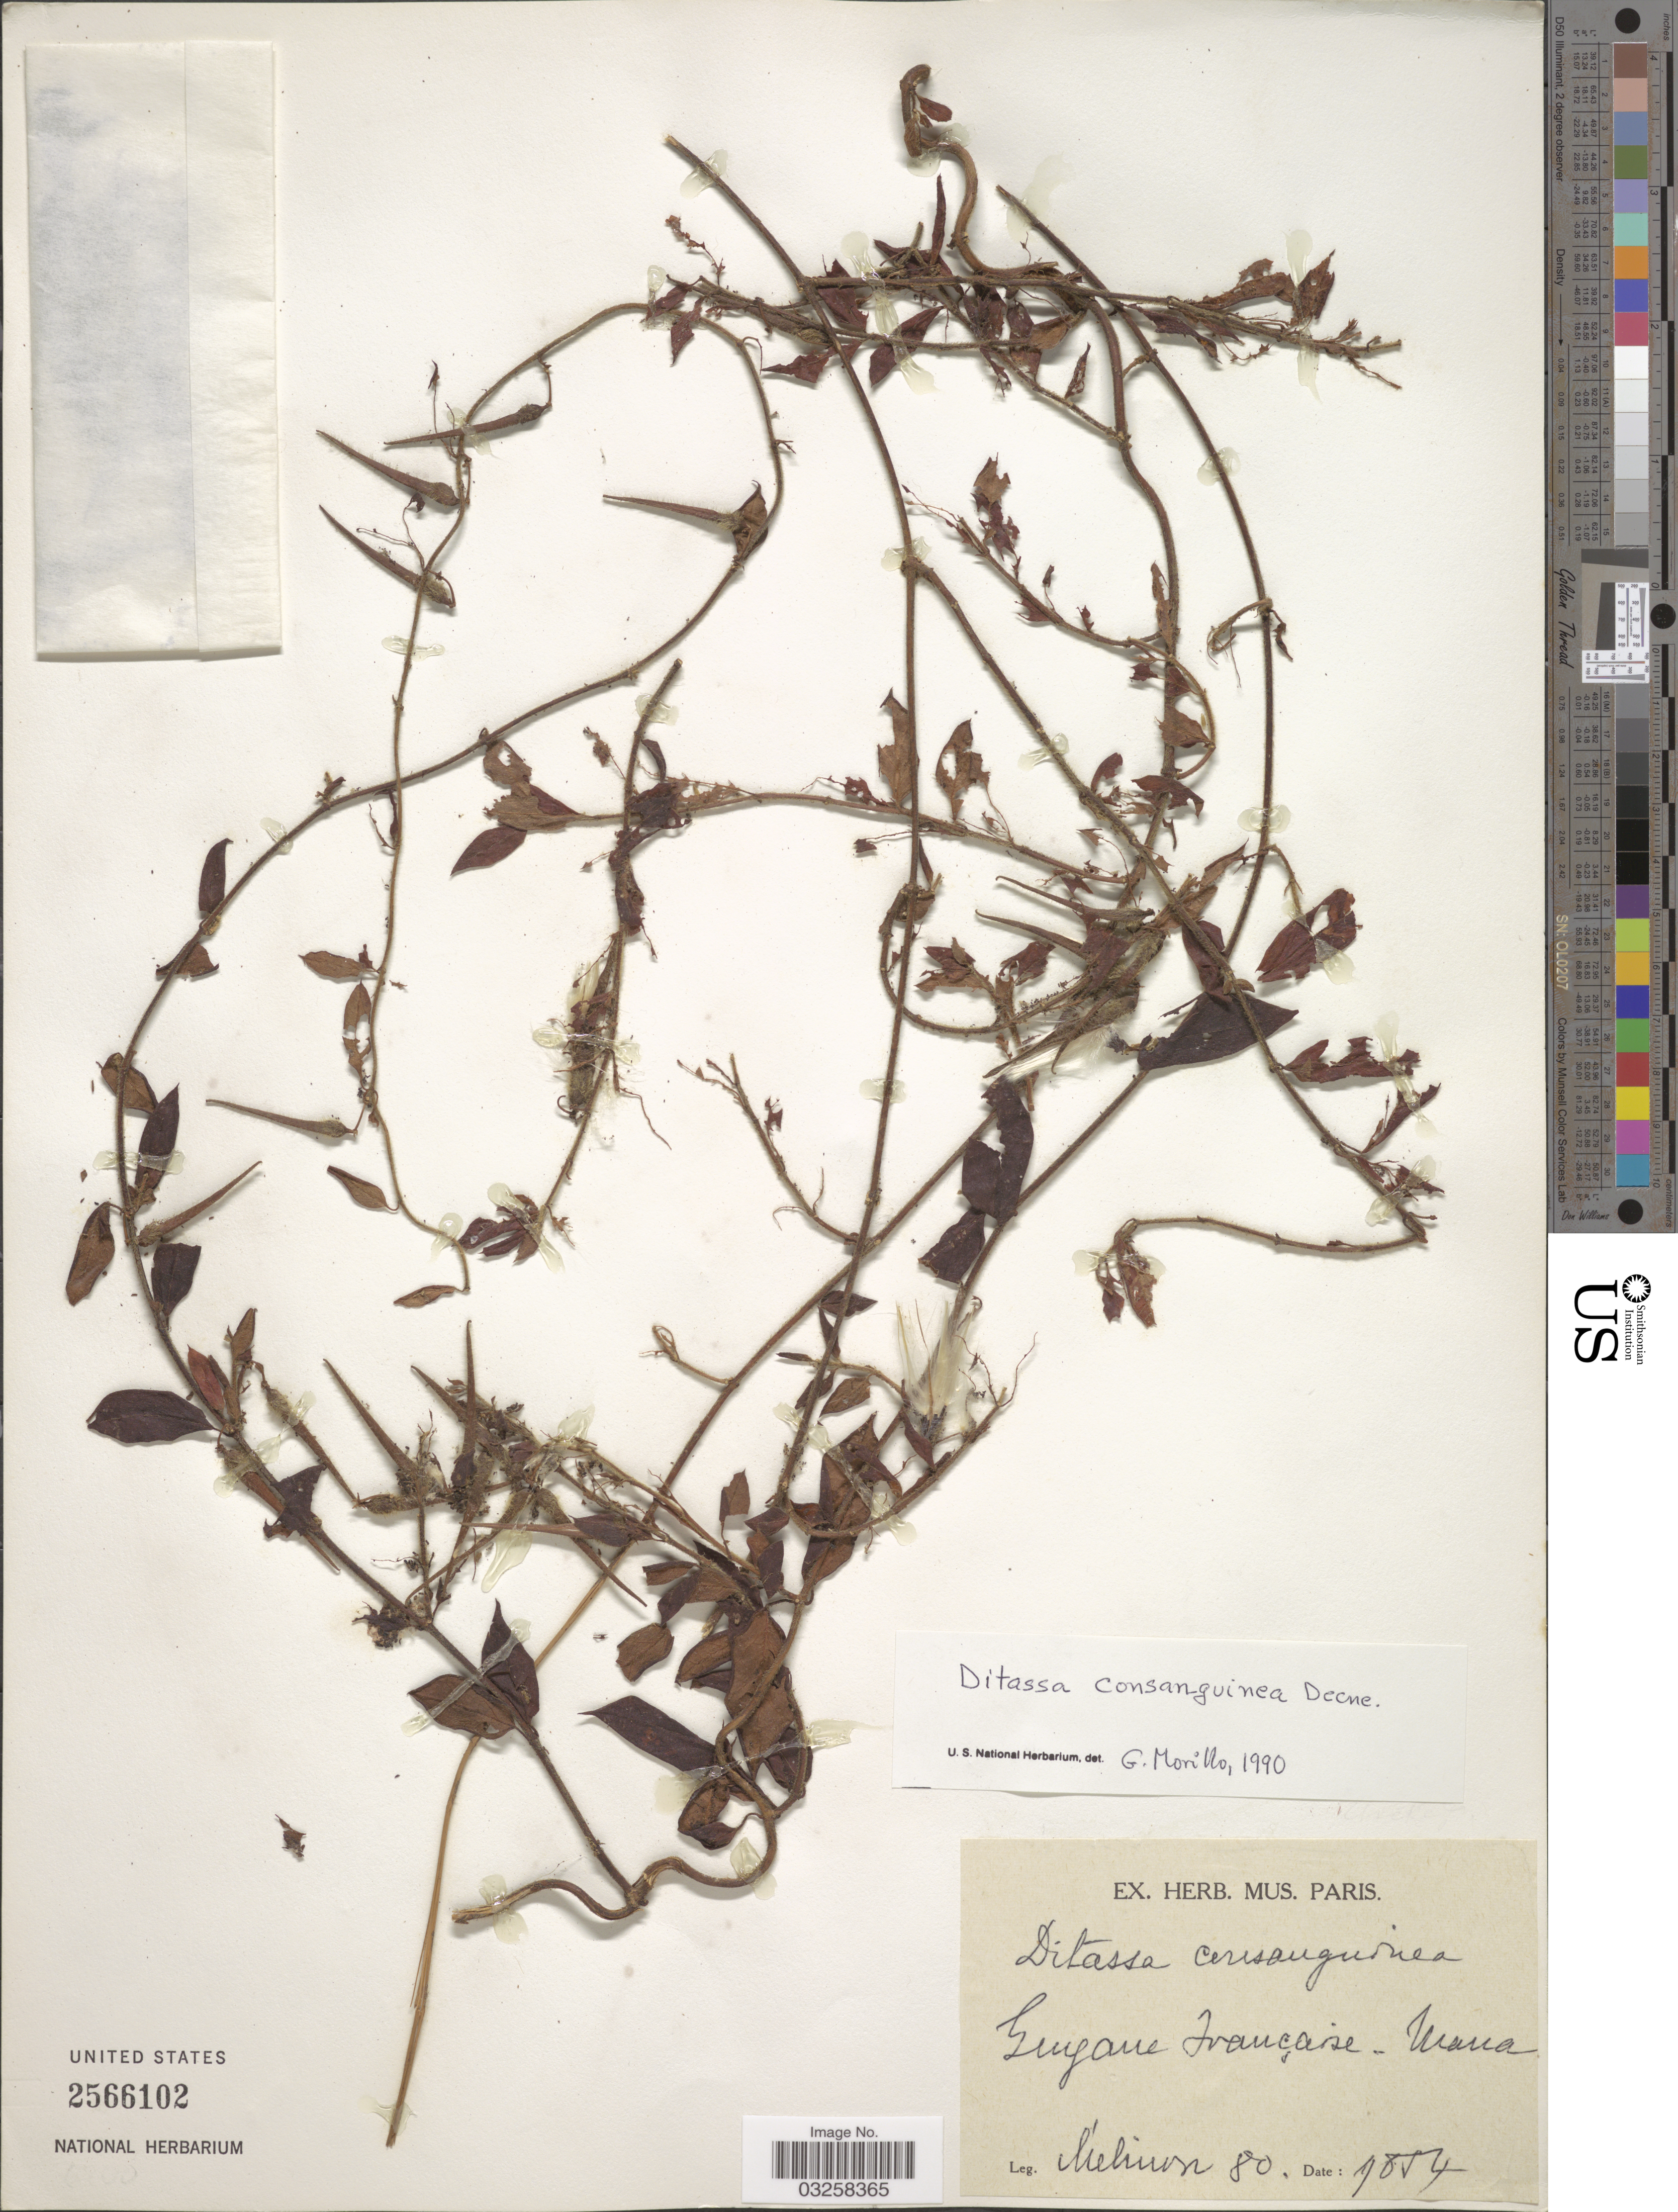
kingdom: Plantae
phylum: Tracheophyta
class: Magnoliopsida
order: Gentianales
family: Apocynaceae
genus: Ditassa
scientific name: Ditassa consanguinea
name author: Decne.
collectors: -. Mélinon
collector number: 80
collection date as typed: Transcribed d/m/y: 9/8/54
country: French Guiana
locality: Guyane Française - Mana.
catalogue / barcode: US 2566102